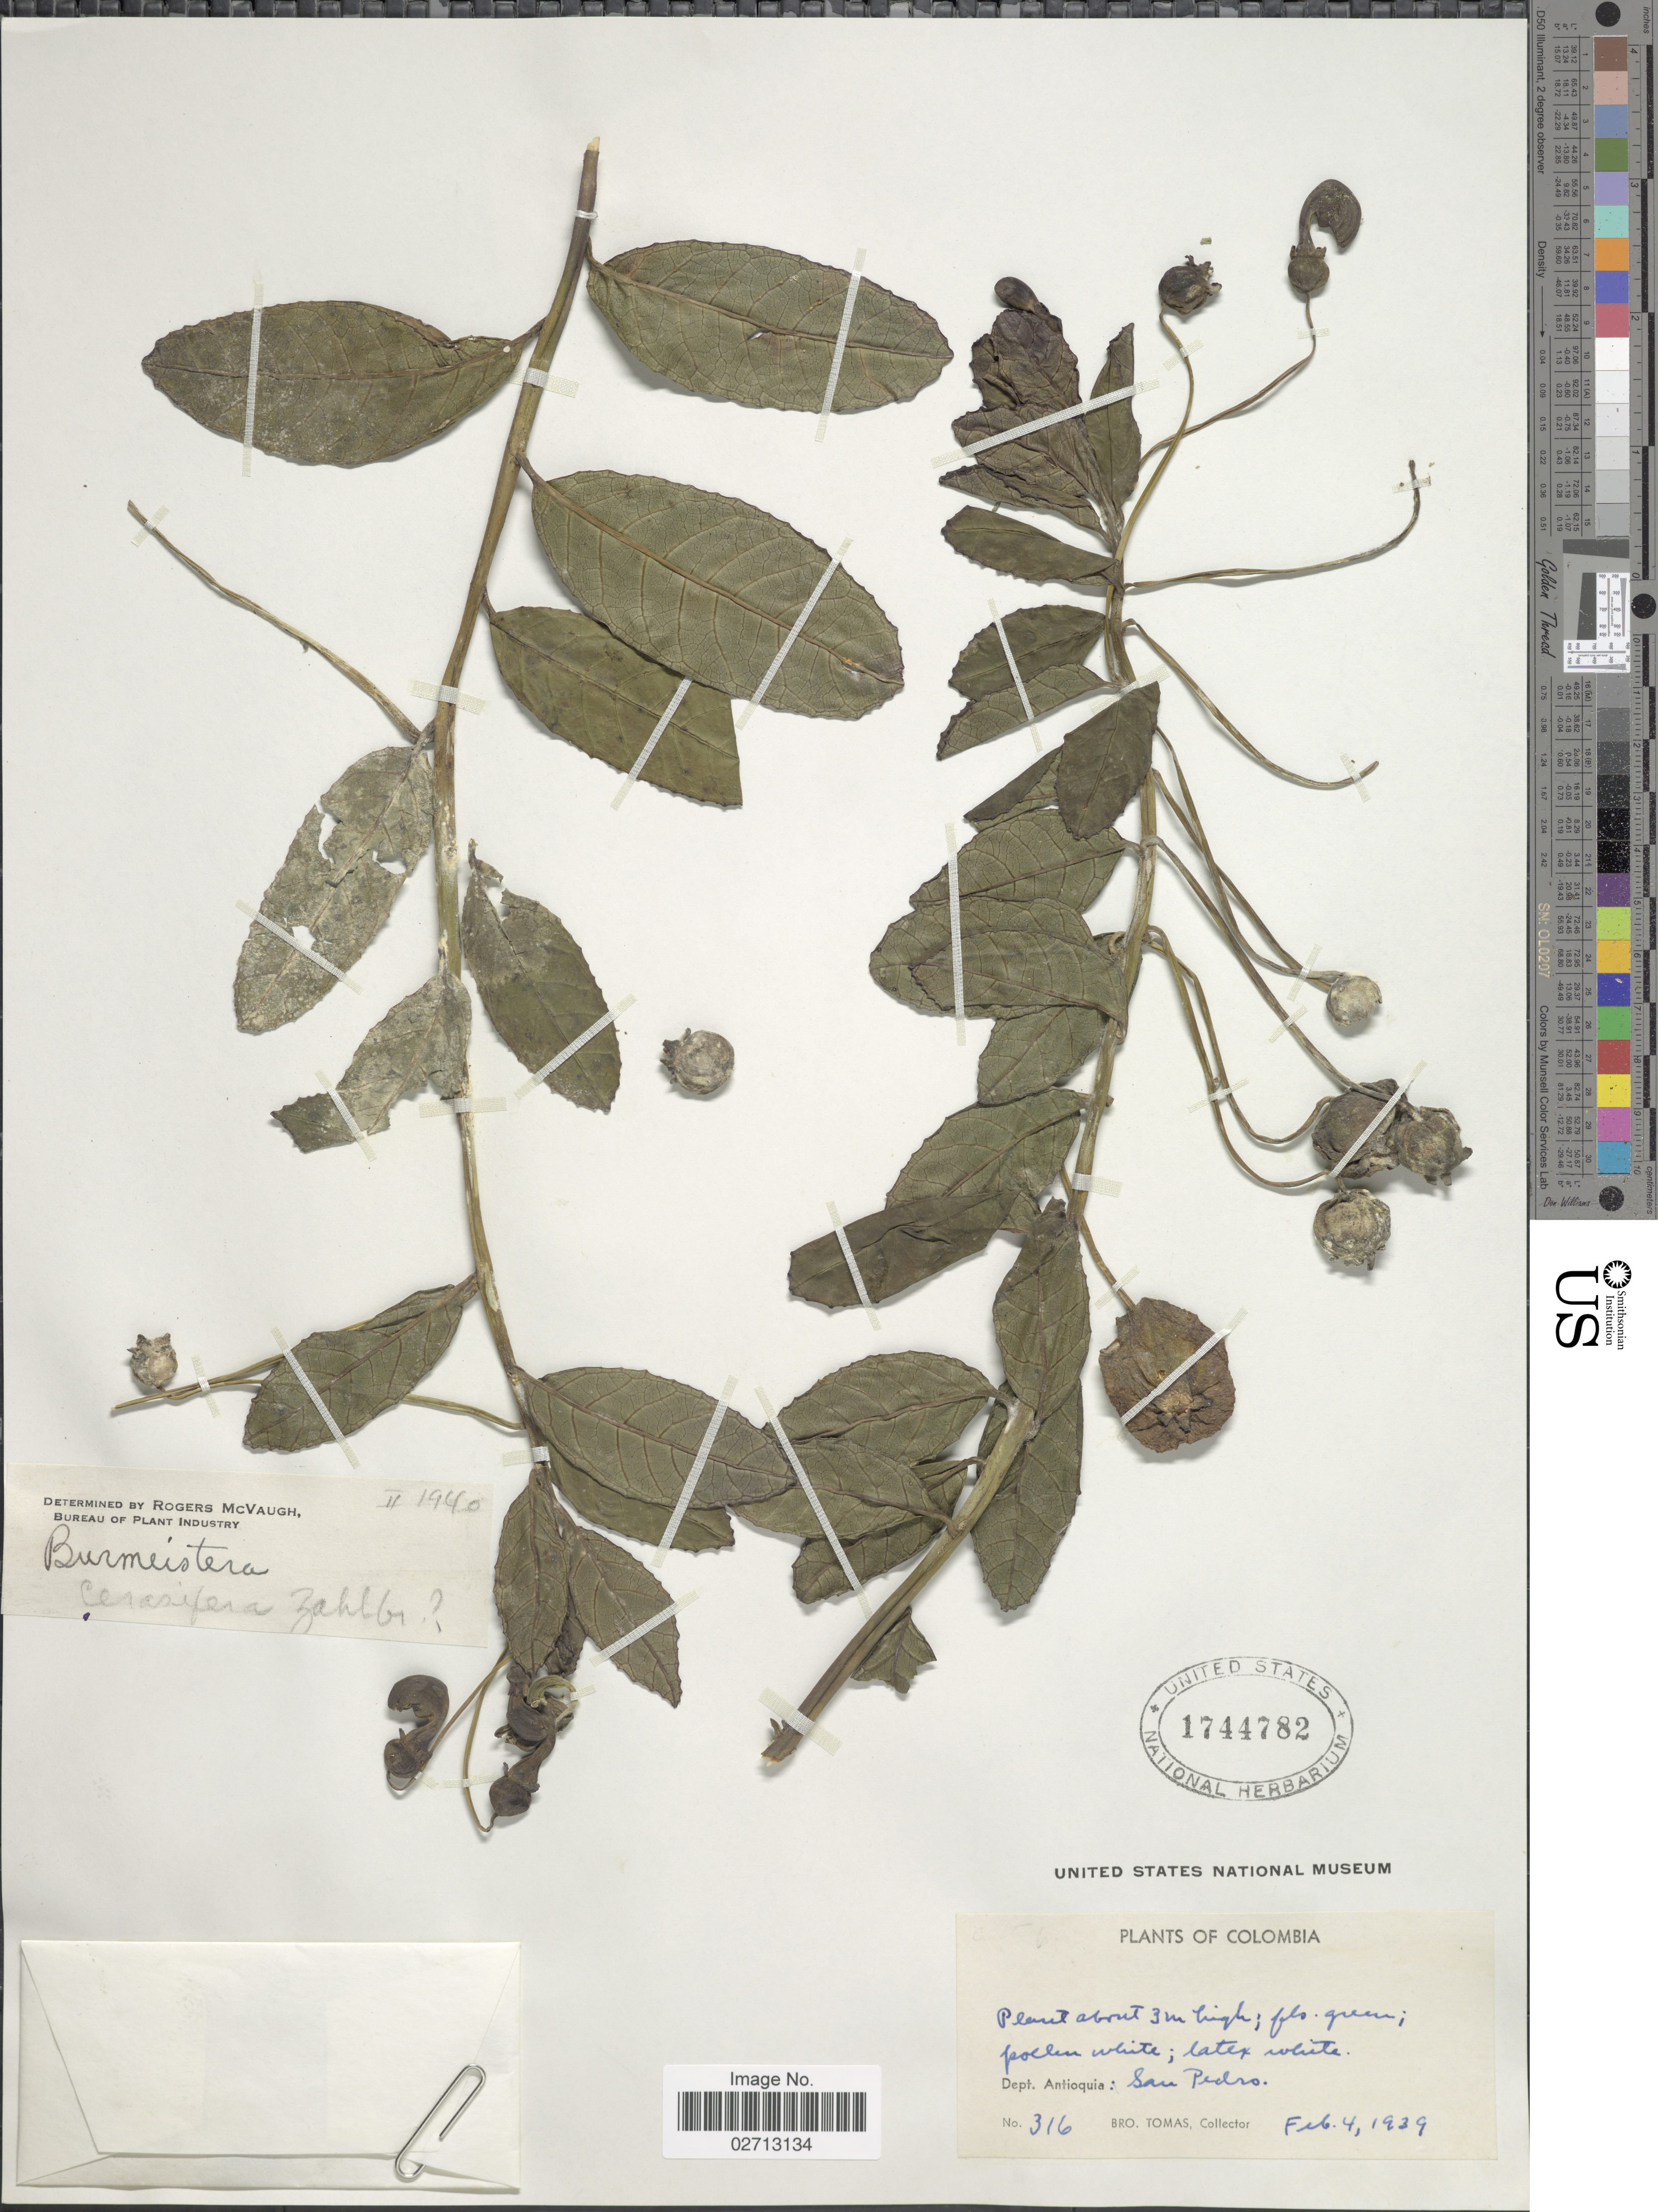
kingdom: Plantae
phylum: Tracheophyta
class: Magnoliopsida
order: Asterales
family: Campanulaceae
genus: Burmeistera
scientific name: Burmeistera cerasifera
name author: J. Zahlbr.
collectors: B. Tomas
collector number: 316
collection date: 1939-02-04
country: Colombia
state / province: Antioquia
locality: Dept. Antioquia: San Pedro.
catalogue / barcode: US 1744782